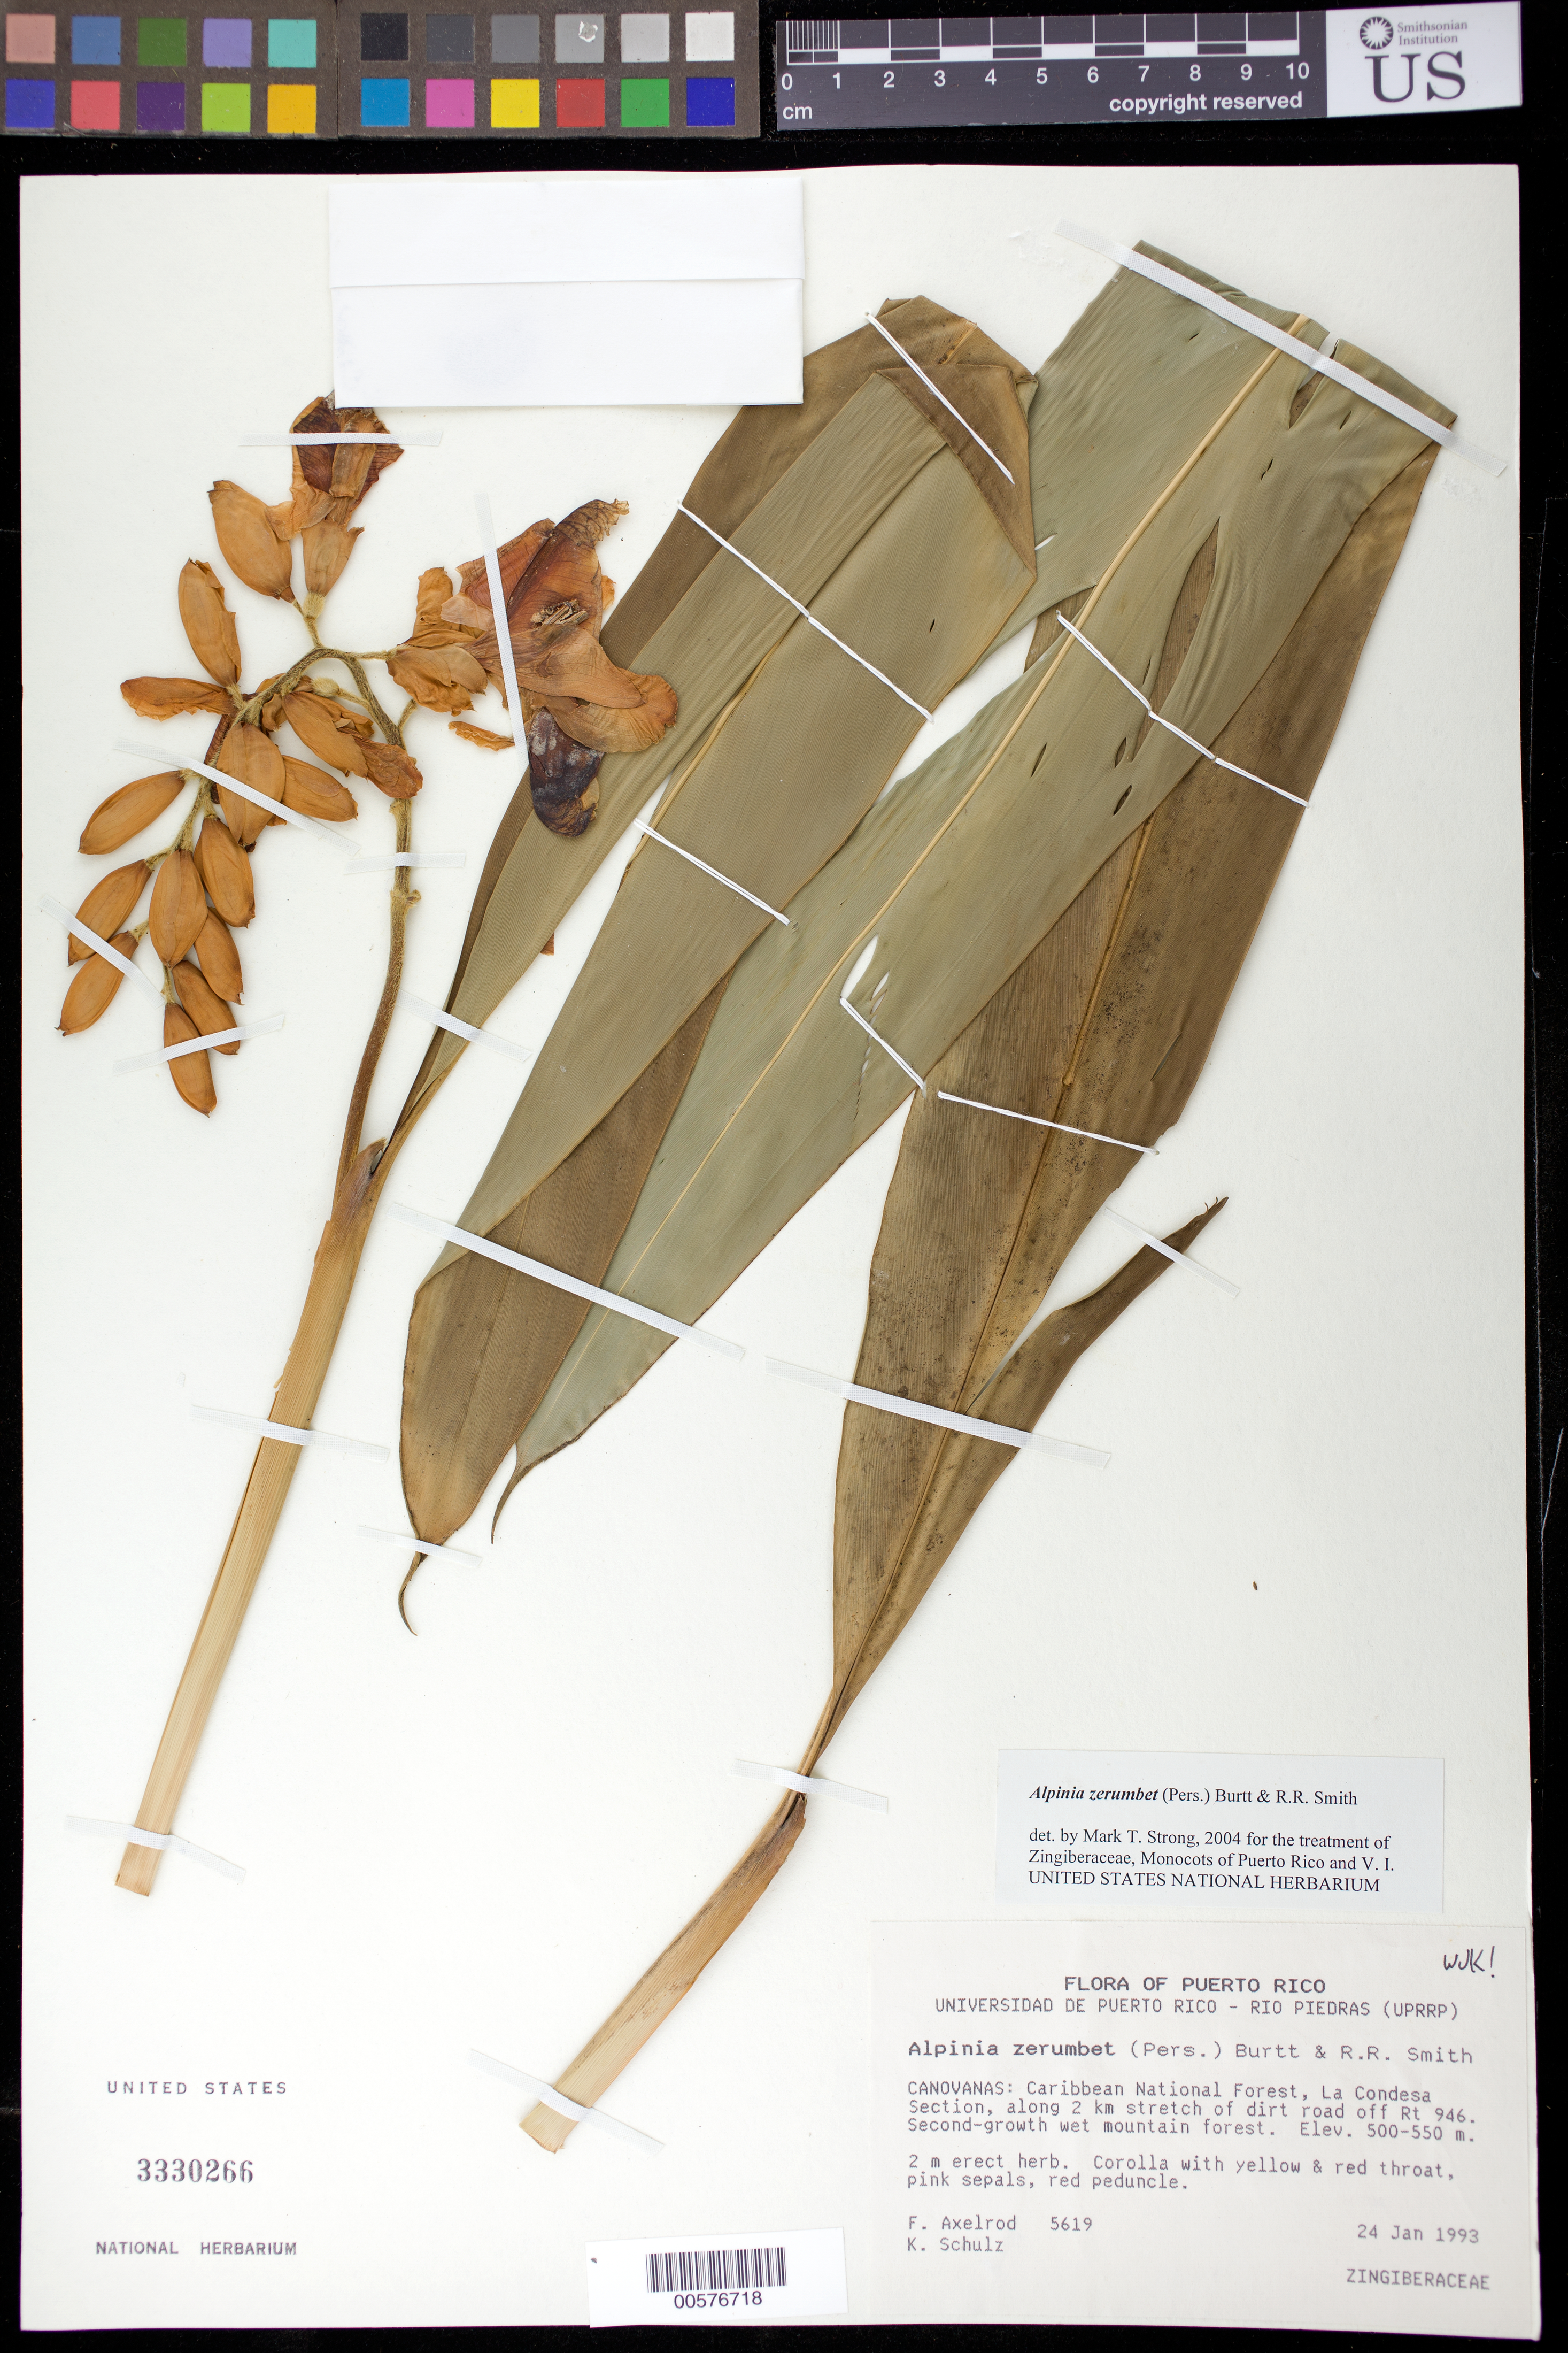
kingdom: Plantae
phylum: Tracheophyta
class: Liliopsida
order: Zingiberales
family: Zingiberaceae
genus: Alpinia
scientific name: Alpinia zerumbet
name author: (Pers.) B.L. Burtt & R.M. Sm.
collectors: F. S. Axelrod & K. Schulz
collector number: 5619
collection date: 1993-01-24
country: Puerto Rico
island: Puerto Rico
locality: Conovanas,Caribbean National Forest, La condesa Section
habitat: Second growth wet mountain forest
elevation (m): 500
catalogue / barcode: US 3330266